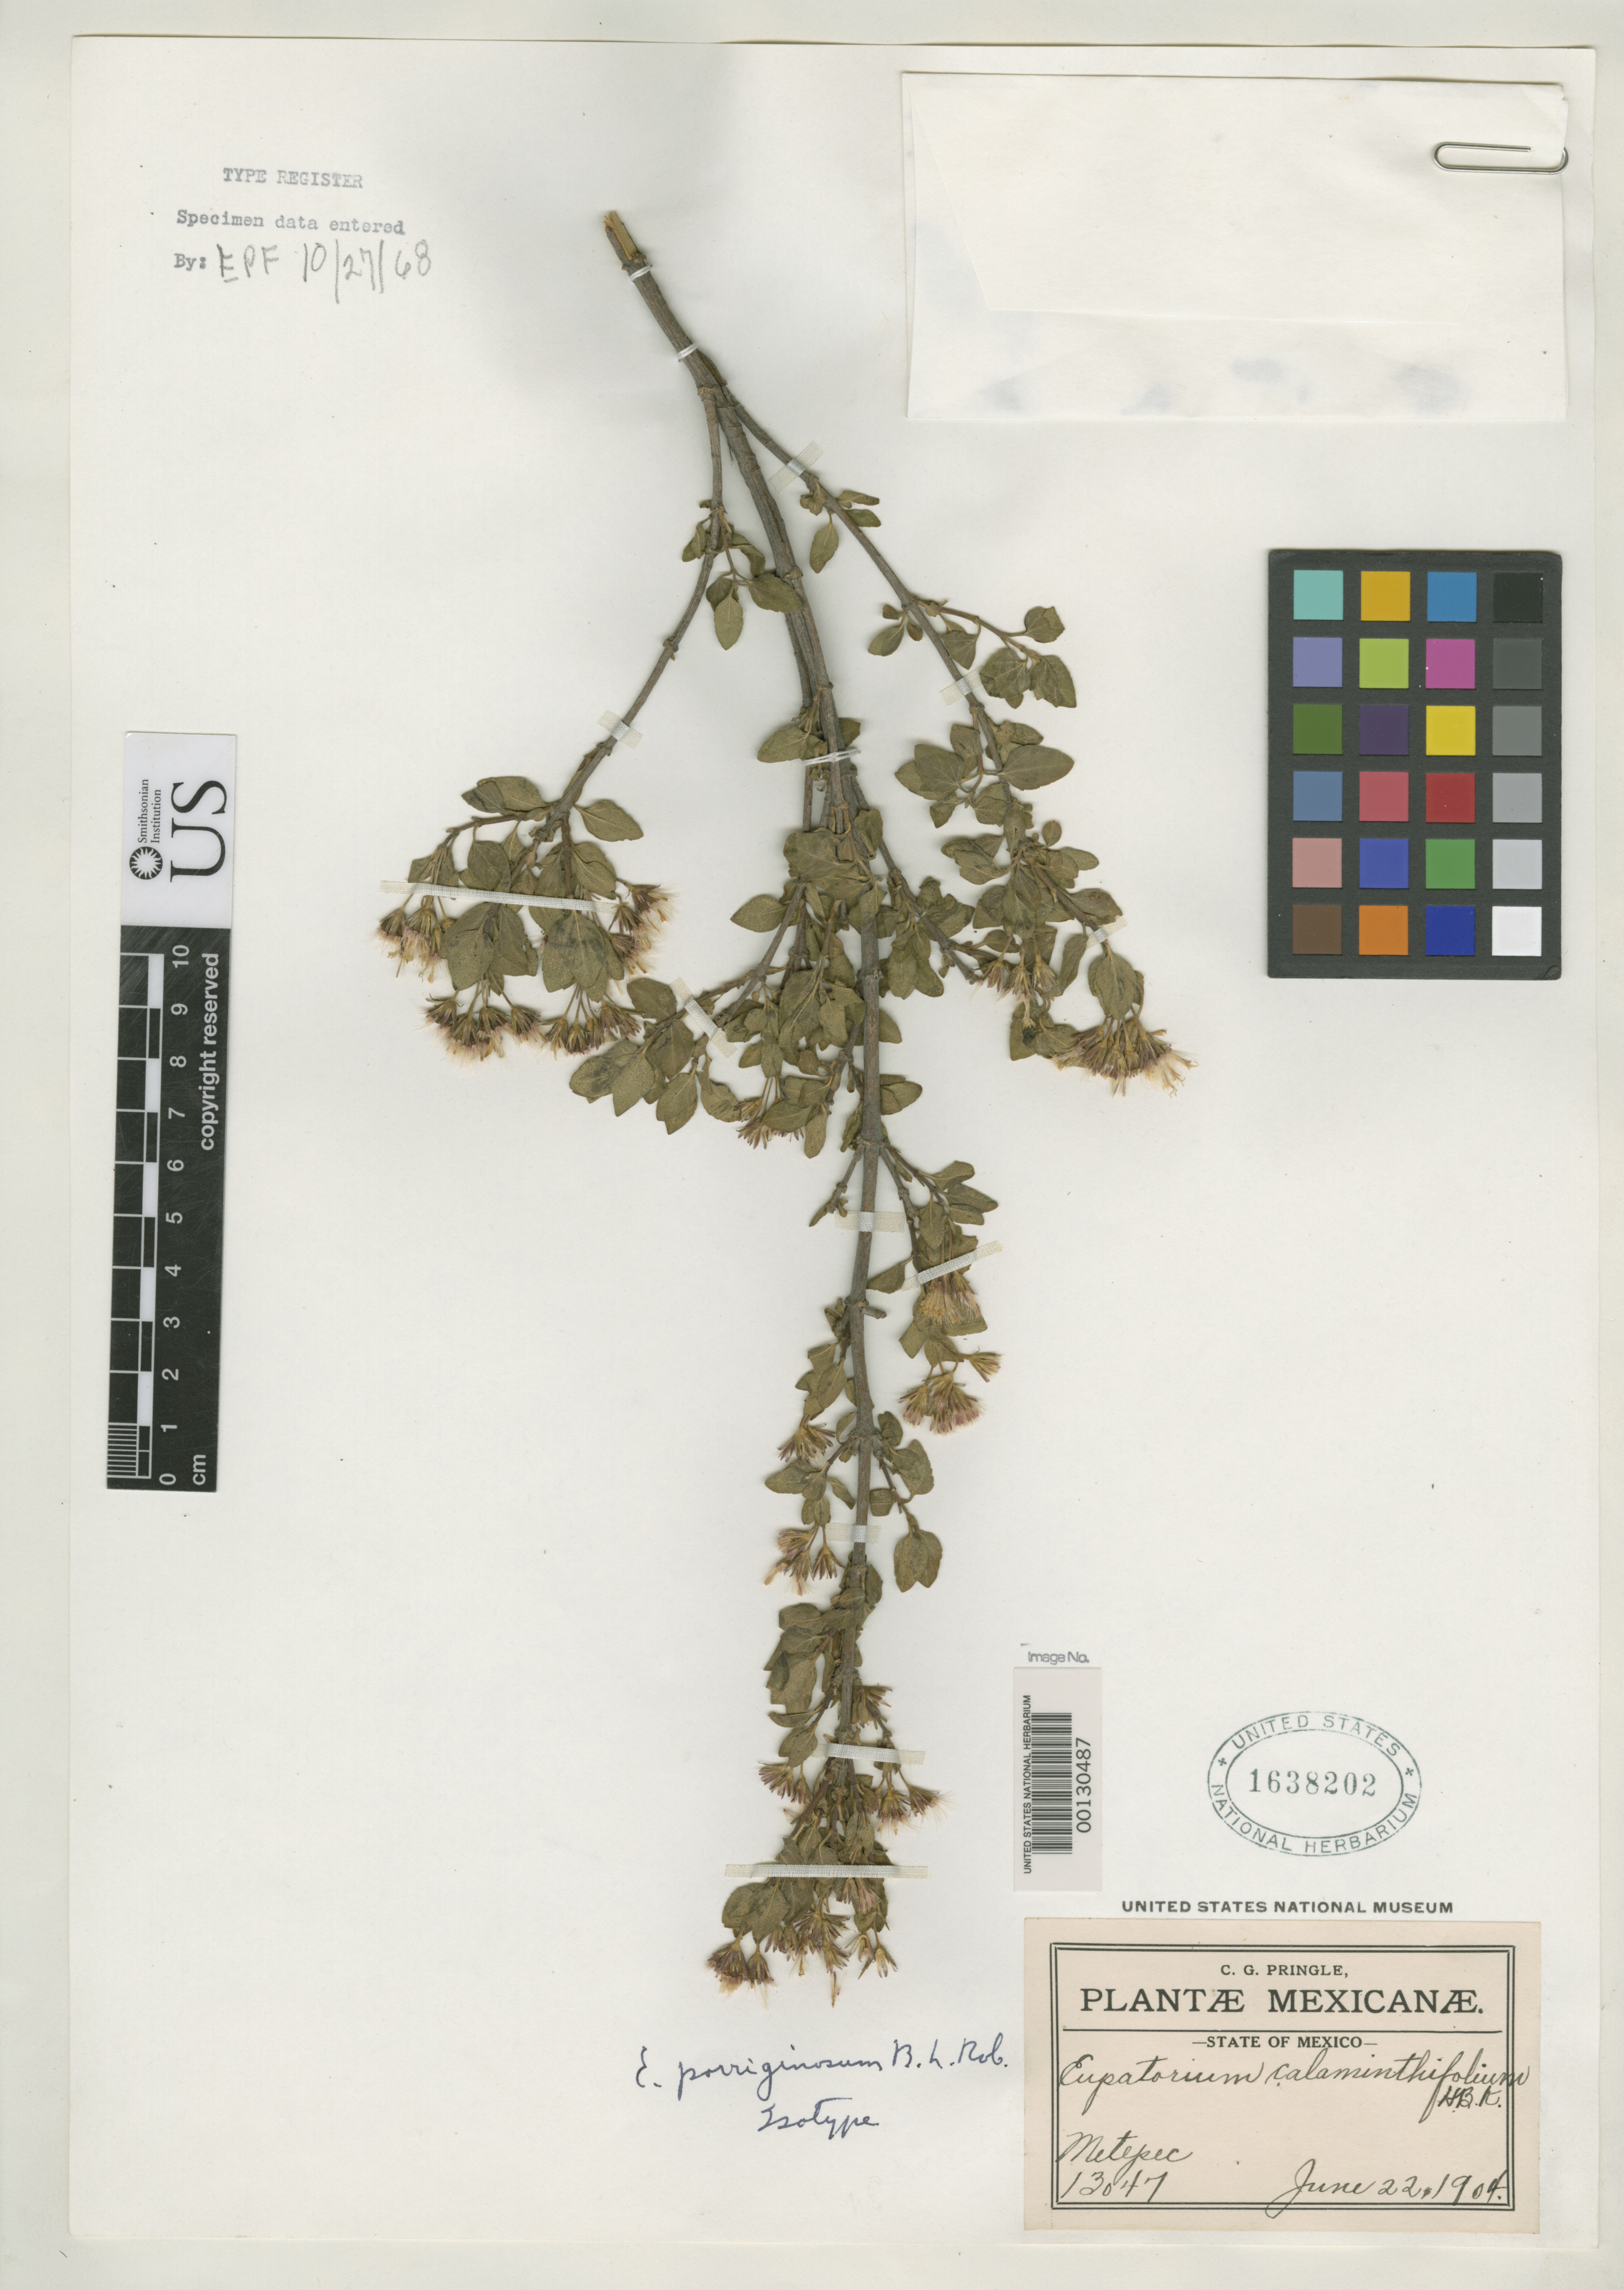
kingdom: Plantae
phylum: Tracheophyta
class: Magnoliopsida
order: Asterales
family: Asteraceae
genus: Eupatorium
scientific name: Eupatorium porriginosum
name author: B.L. Rob.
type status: Isotype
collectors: C. G. Pringle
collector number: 13047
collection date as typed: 22 Jun 1904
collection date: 1904-06-22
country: Mexico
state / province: México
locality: Metepec.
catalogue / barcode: US 1638202